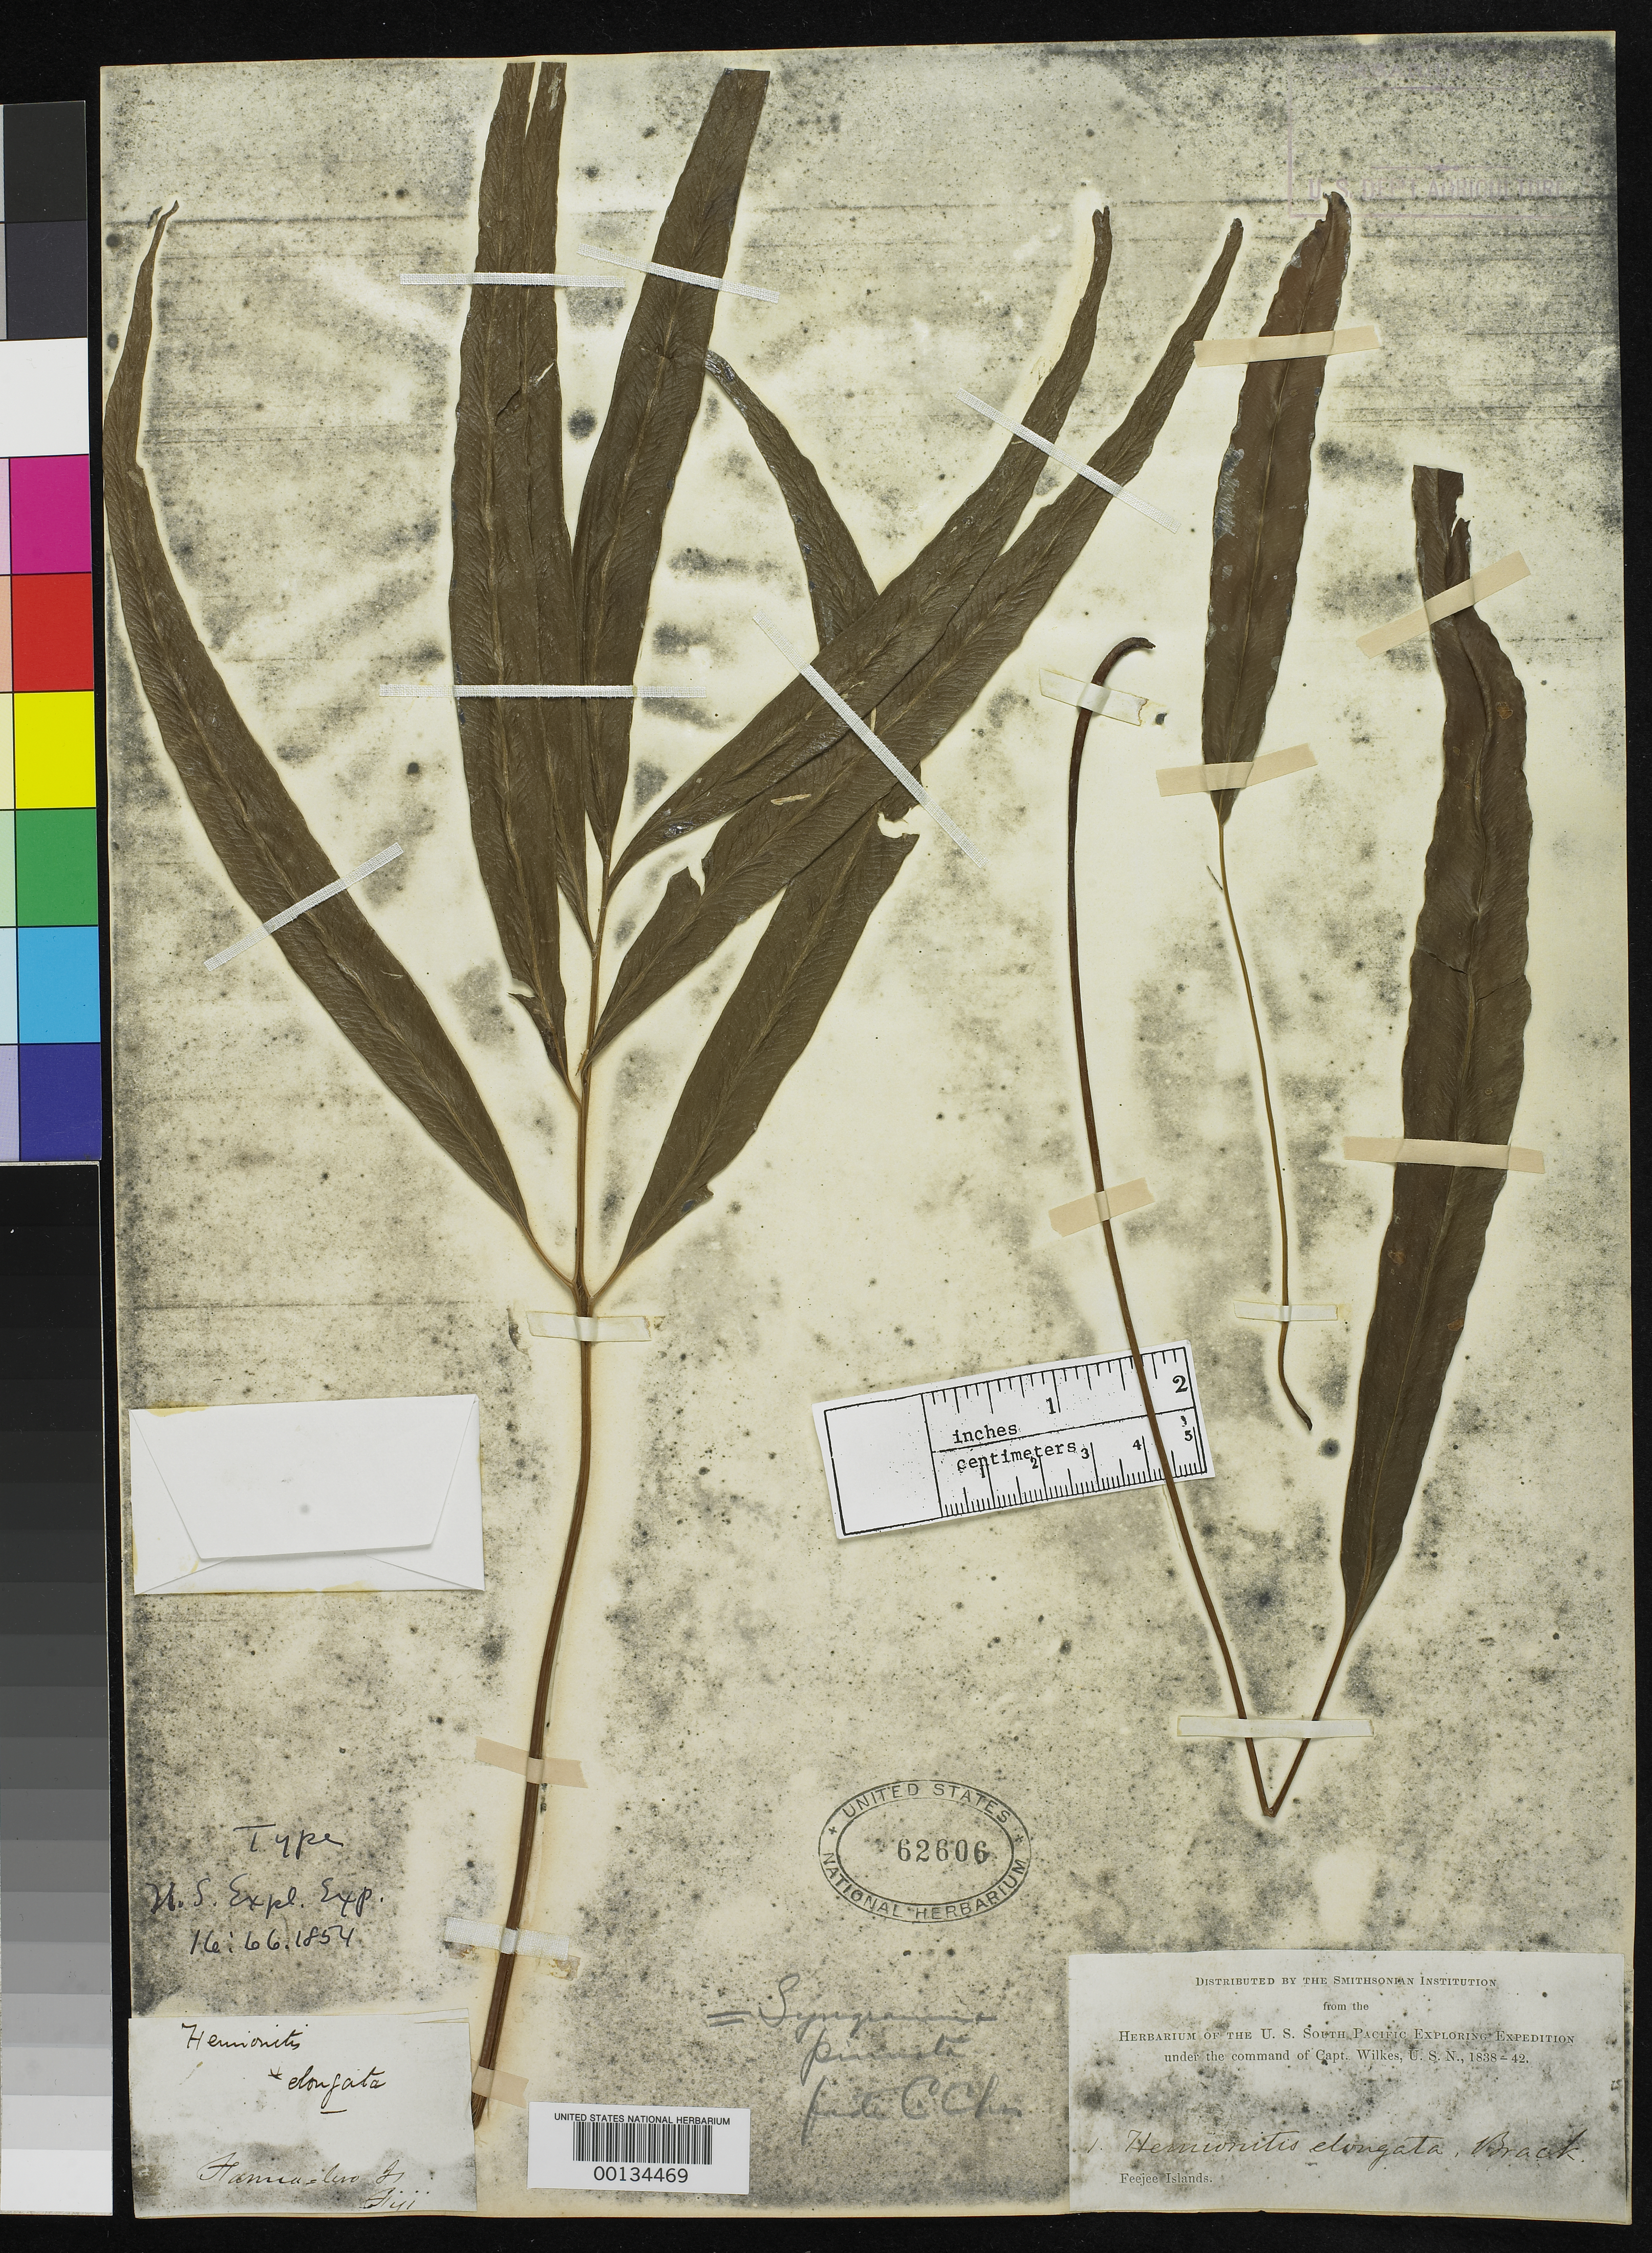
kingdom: Plantae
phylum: Tracheophyta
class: Polypodiopsida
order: Polypodiales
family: Pteridaceae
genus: Hemionitis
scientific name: Hemionitis elongata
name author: Brack. in Wilkes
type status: Holotype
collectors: Wilkes Explor. Exped.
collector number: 1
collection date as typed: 1838 to -- --- 1842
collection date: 1838/1842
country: Fiji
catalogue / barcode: US 62606